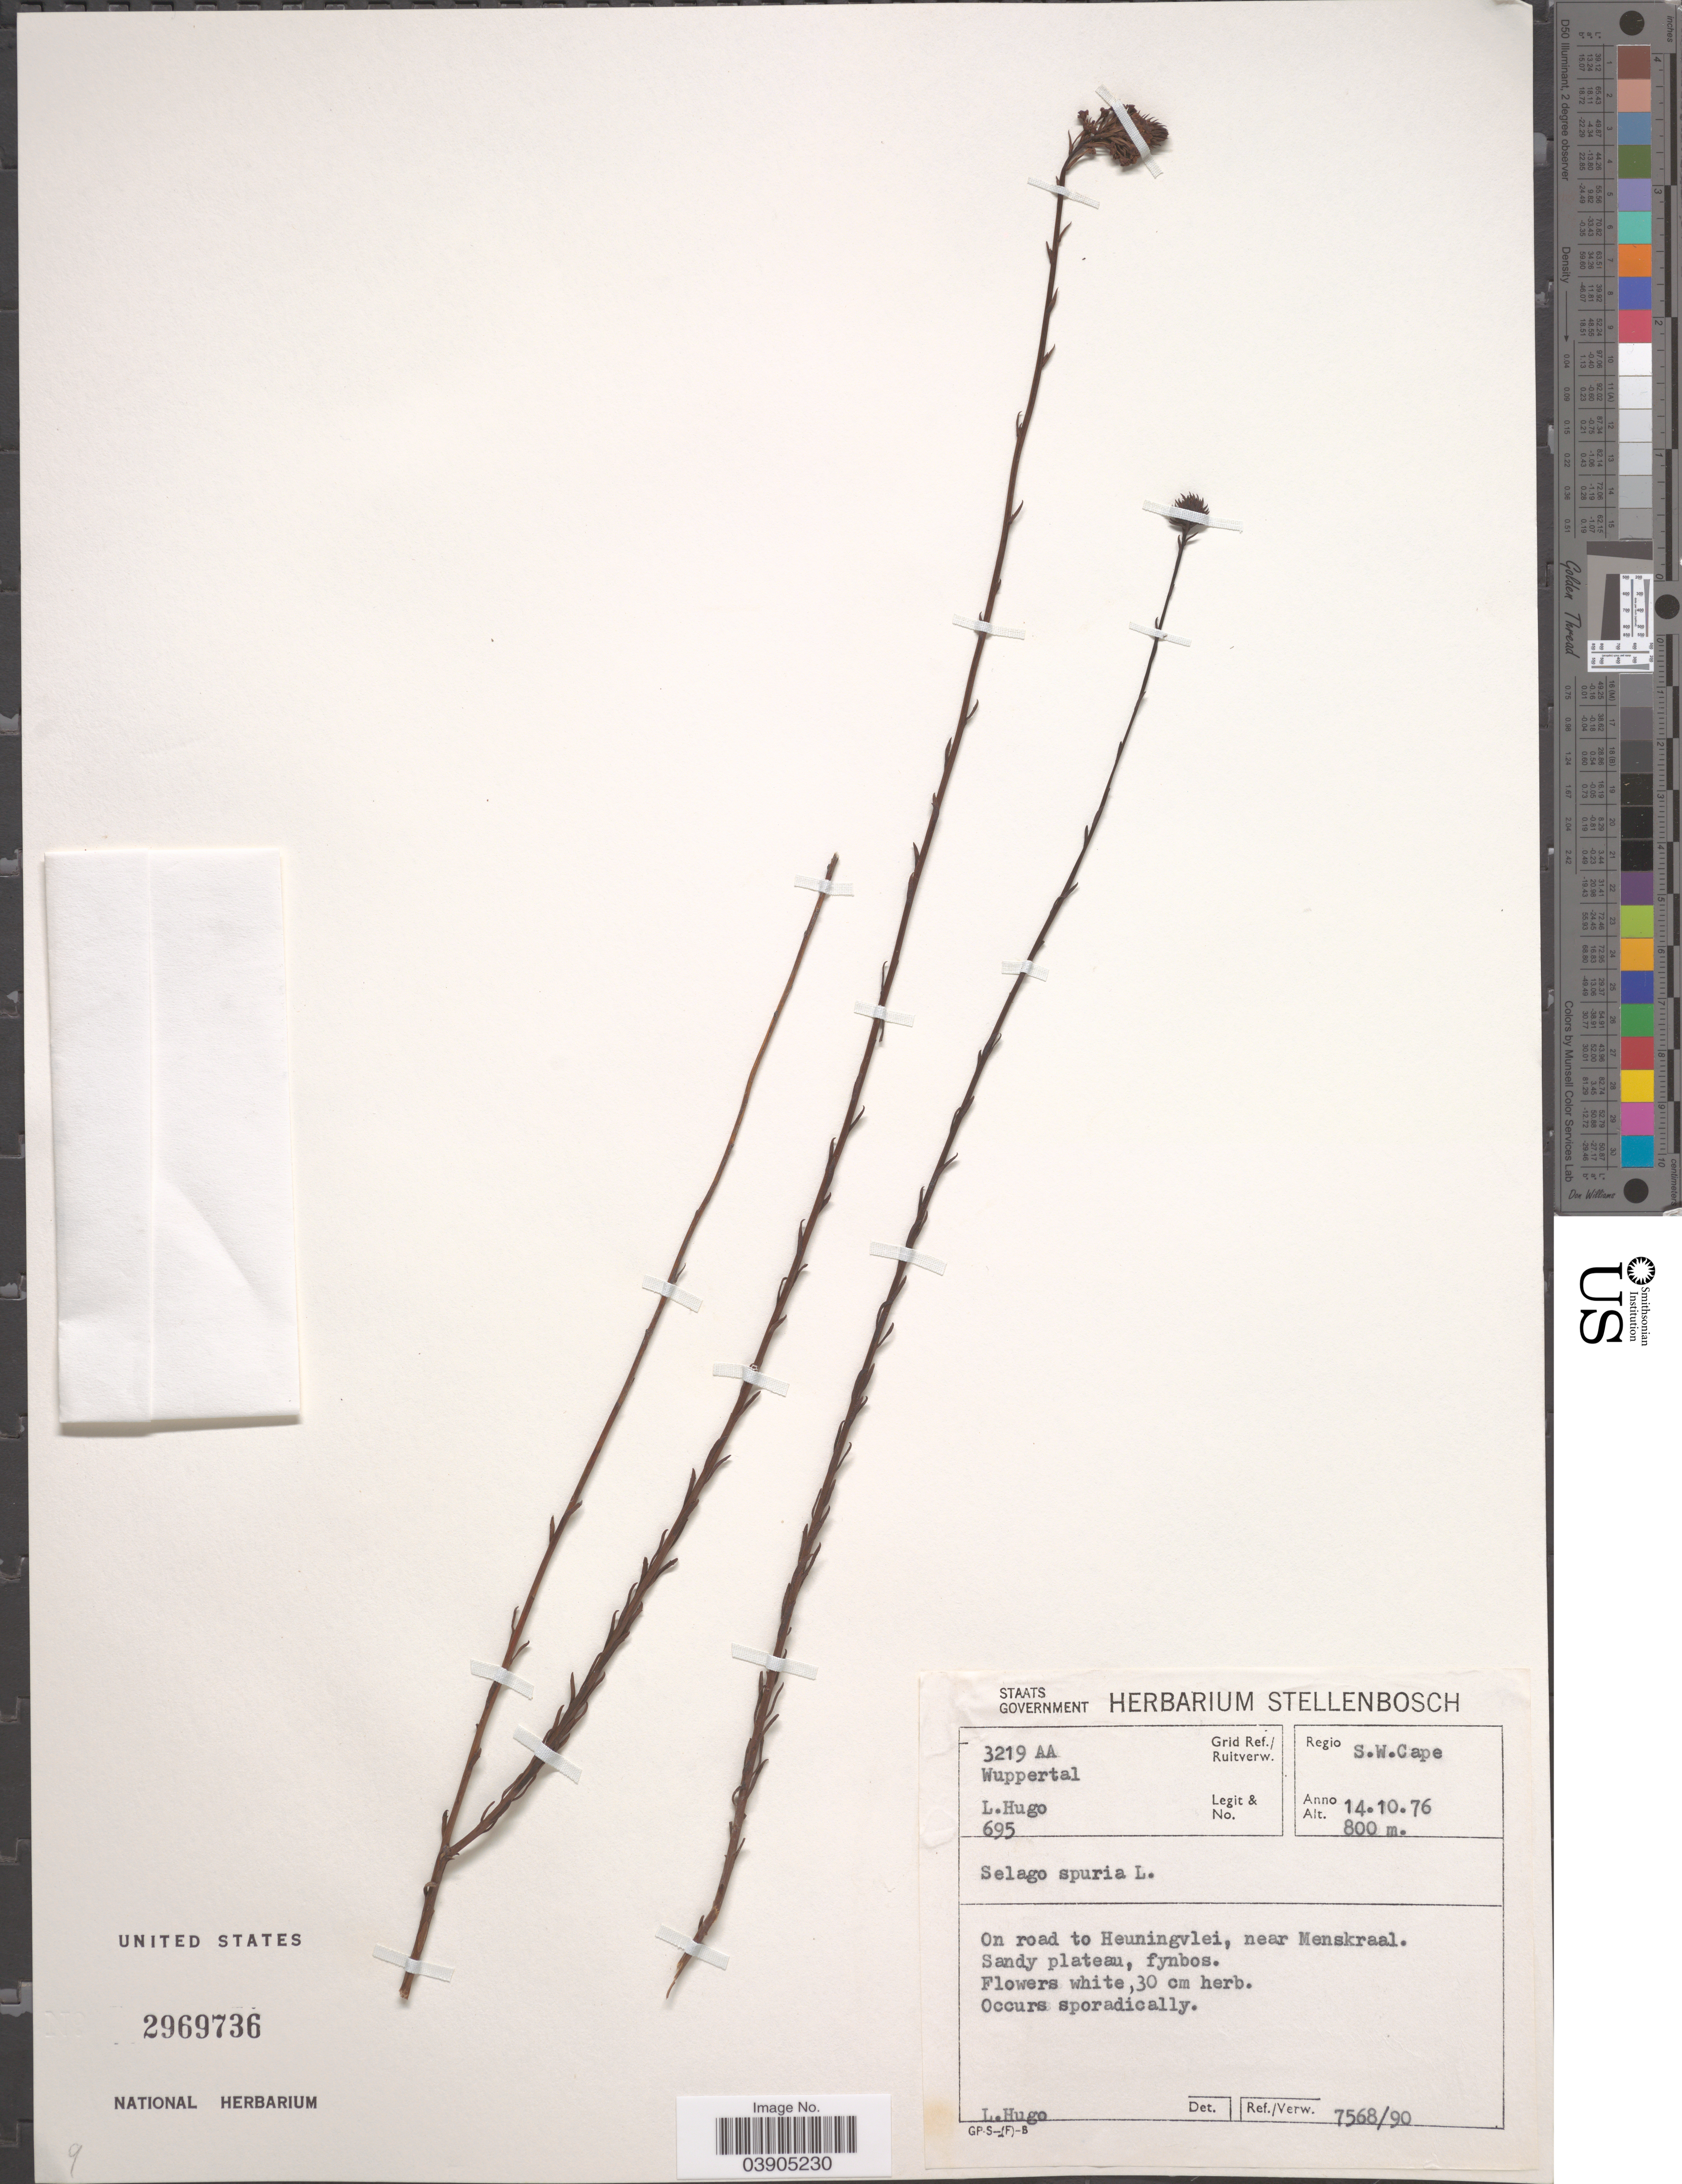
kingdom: Plantae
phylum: Tracheophyta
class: Magnoliopsida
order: Lamiales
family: Scrophulariaceae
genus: Selago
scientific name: Selago spuria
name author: L.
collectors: L. Hugo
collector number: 695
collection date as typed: Transcribed d/m/y: 14/10/76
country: South Africa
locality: Grid Ref./ Ruitverw. 3219 AA Wuppertal. Regio S.W.Cape. On road to Heuningvlei, near Menskraal.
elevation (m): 800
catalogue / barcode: US 2969736